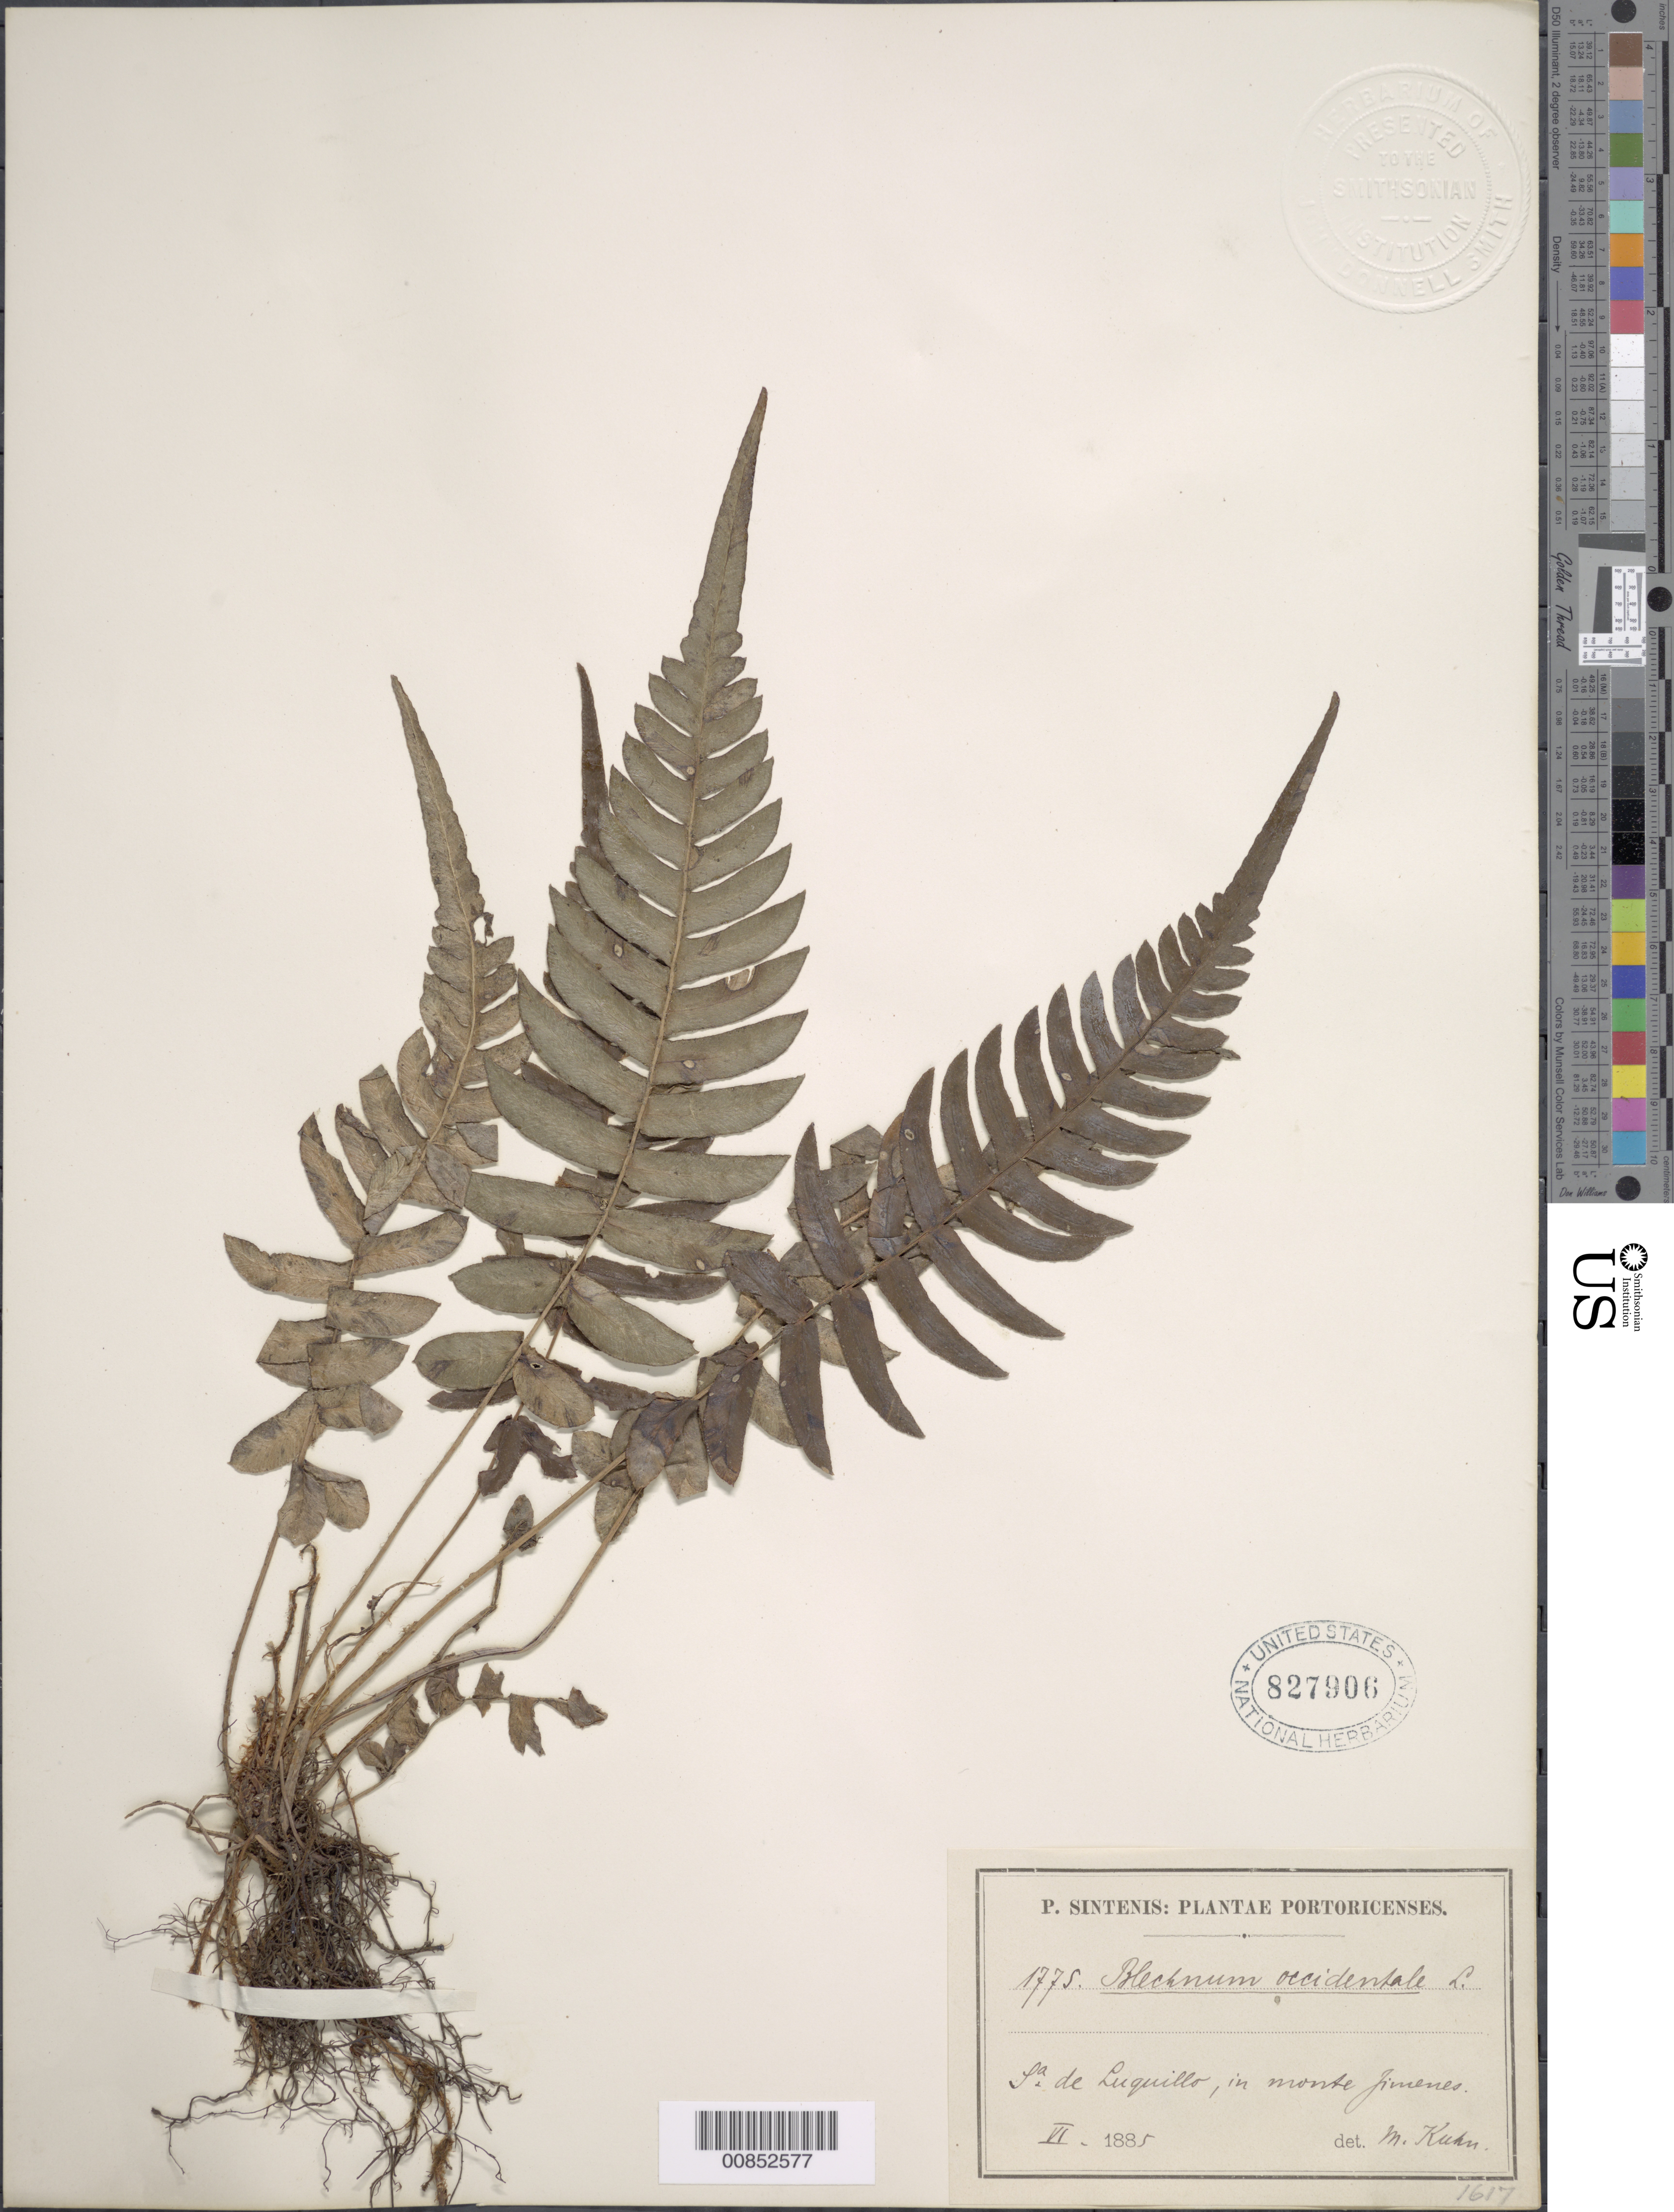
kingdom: Plantae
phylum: Tracheophyta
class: Polypodiopsida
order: Polypodiales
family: Blechnaceae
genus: Blechnum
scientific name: Blechnum occidentale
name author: L.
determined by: Kuhn, D. M.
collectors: P. Sintenis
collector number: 1775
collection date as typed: Jun 1885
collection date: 1885-06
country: Puerto Rico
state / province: Río Grande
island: Puerto Rico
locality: Sa. de Luquillo, monte Jimenes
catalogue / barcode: US 827906